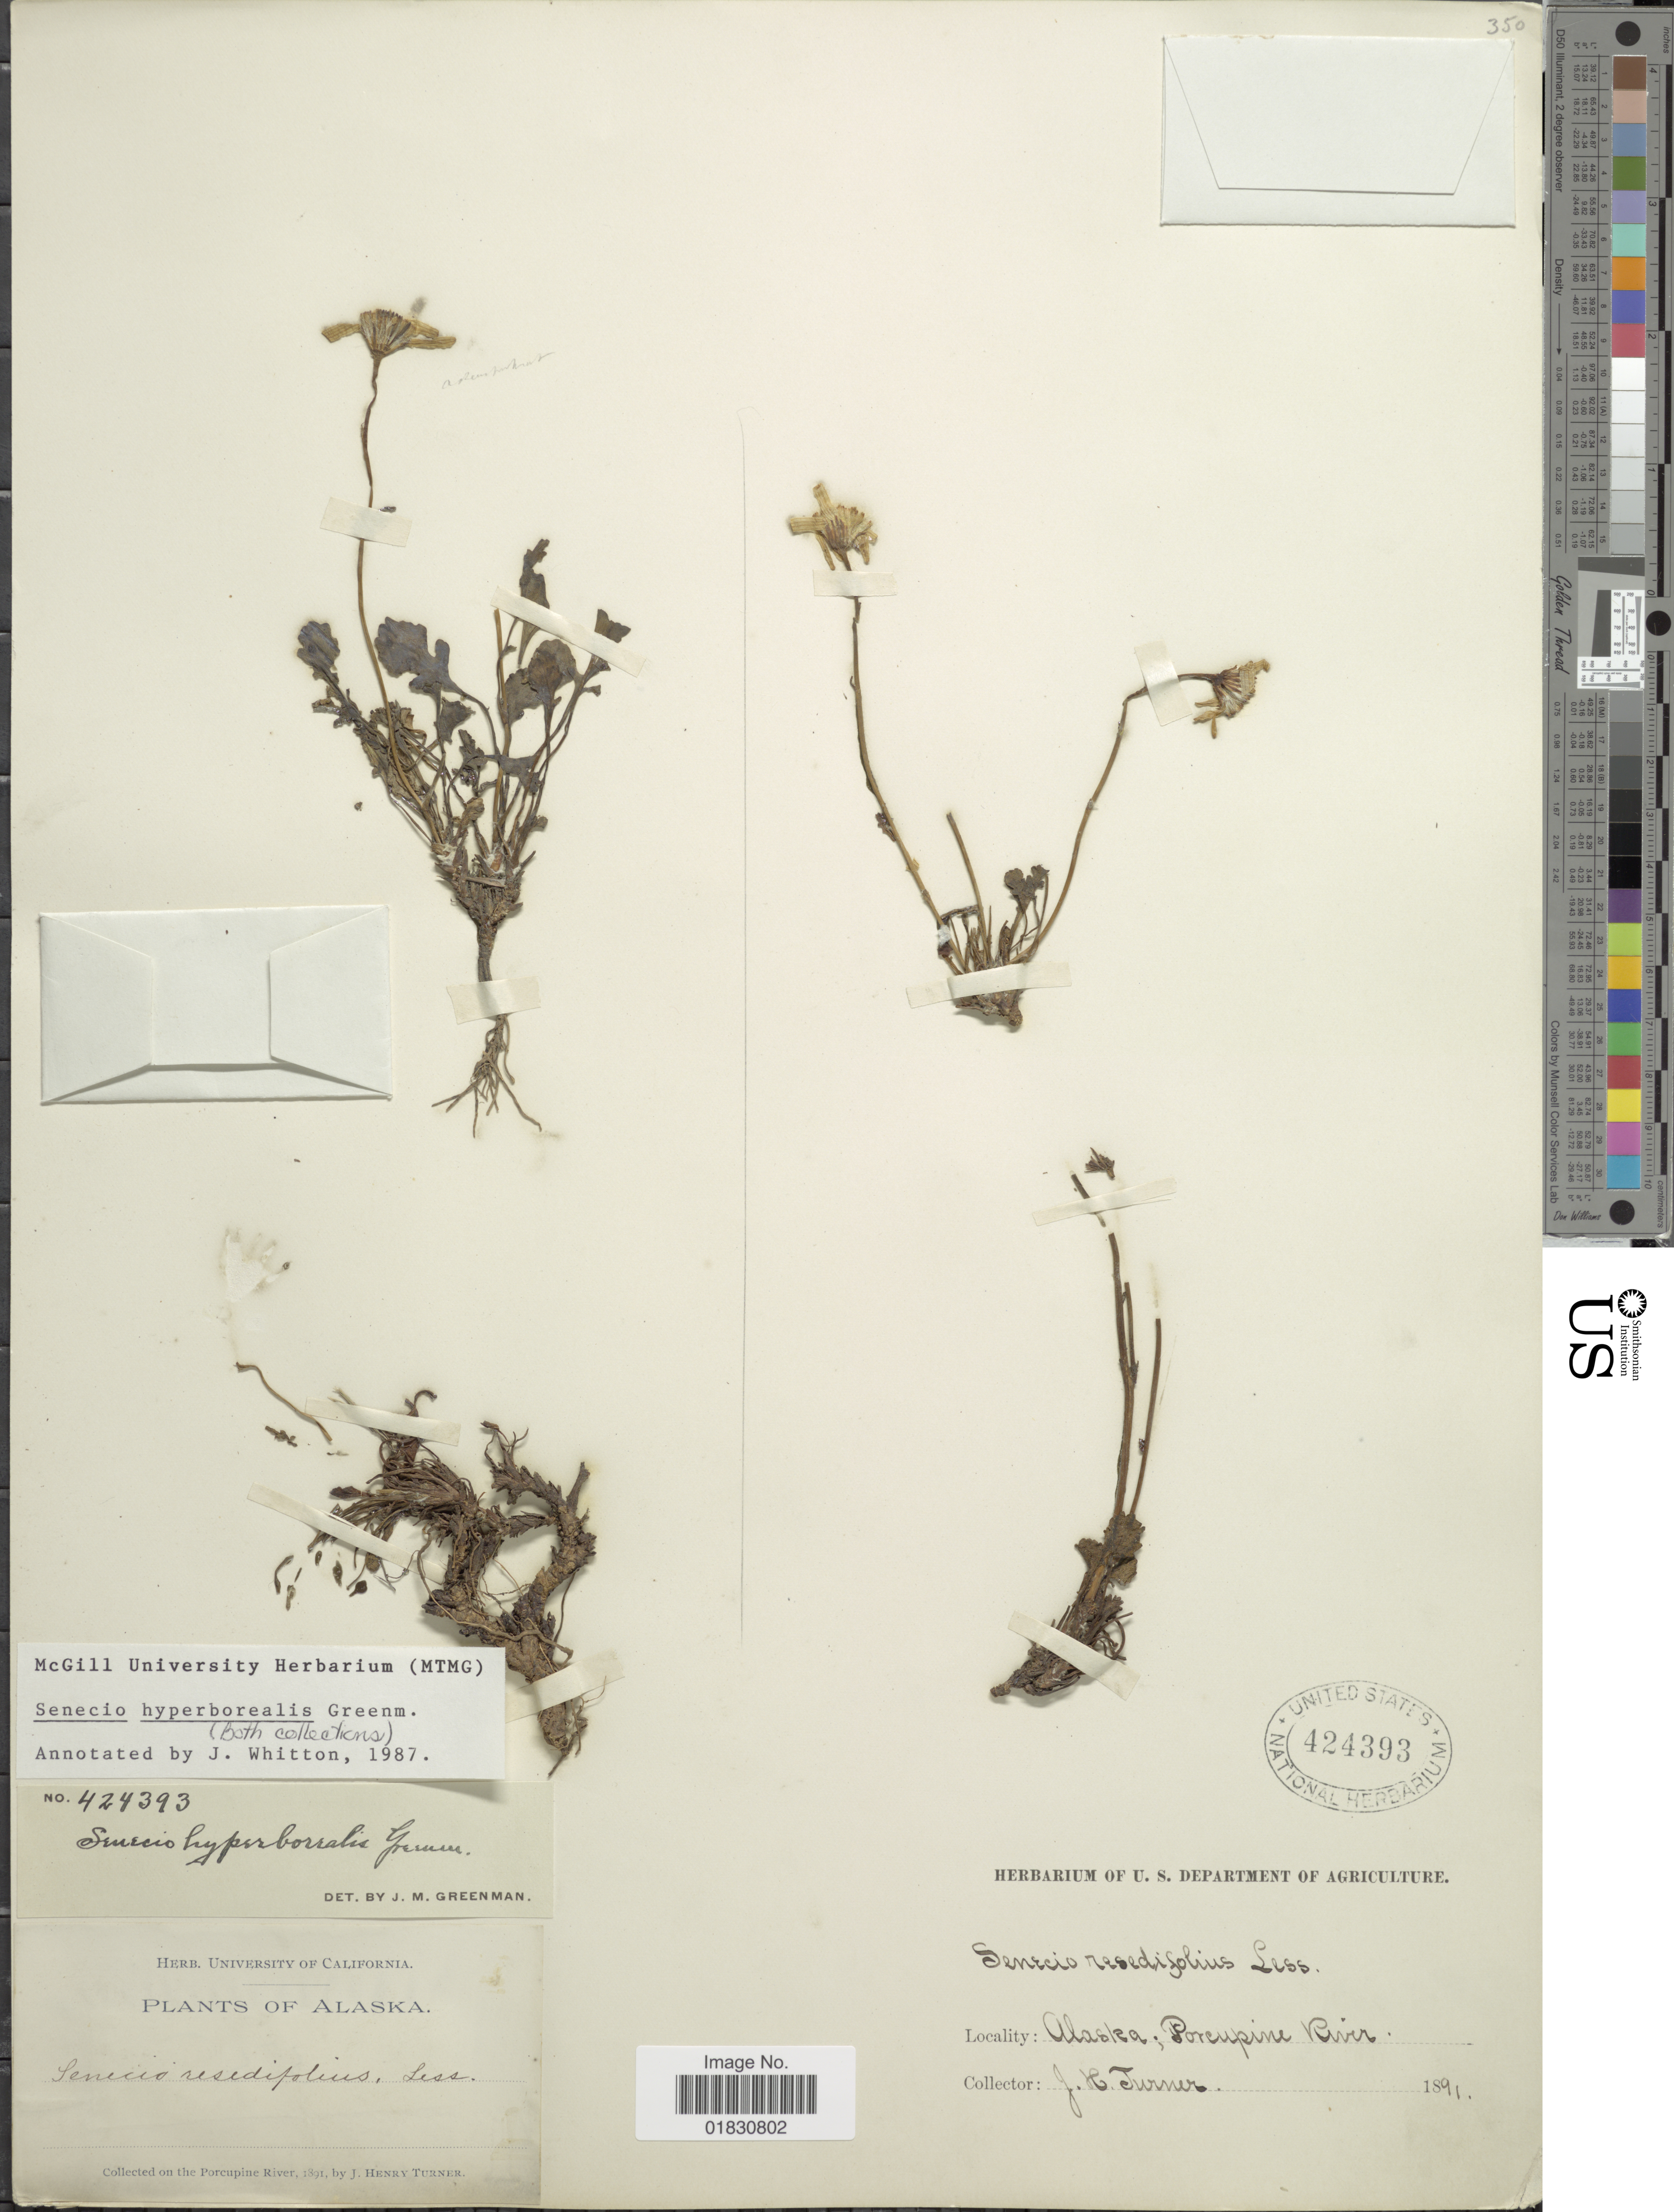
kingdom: Plantae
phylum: Tracheophyta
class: Magnoliopsida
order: Asterales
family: Asteraceae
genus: Packera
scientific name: Packera hyperborealis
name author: (Greene) Á. Löve & D. Löve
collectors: J. H. Turner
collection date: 1891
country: United States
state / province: Alaska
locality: On the Porcupine River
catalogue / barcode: US 424393